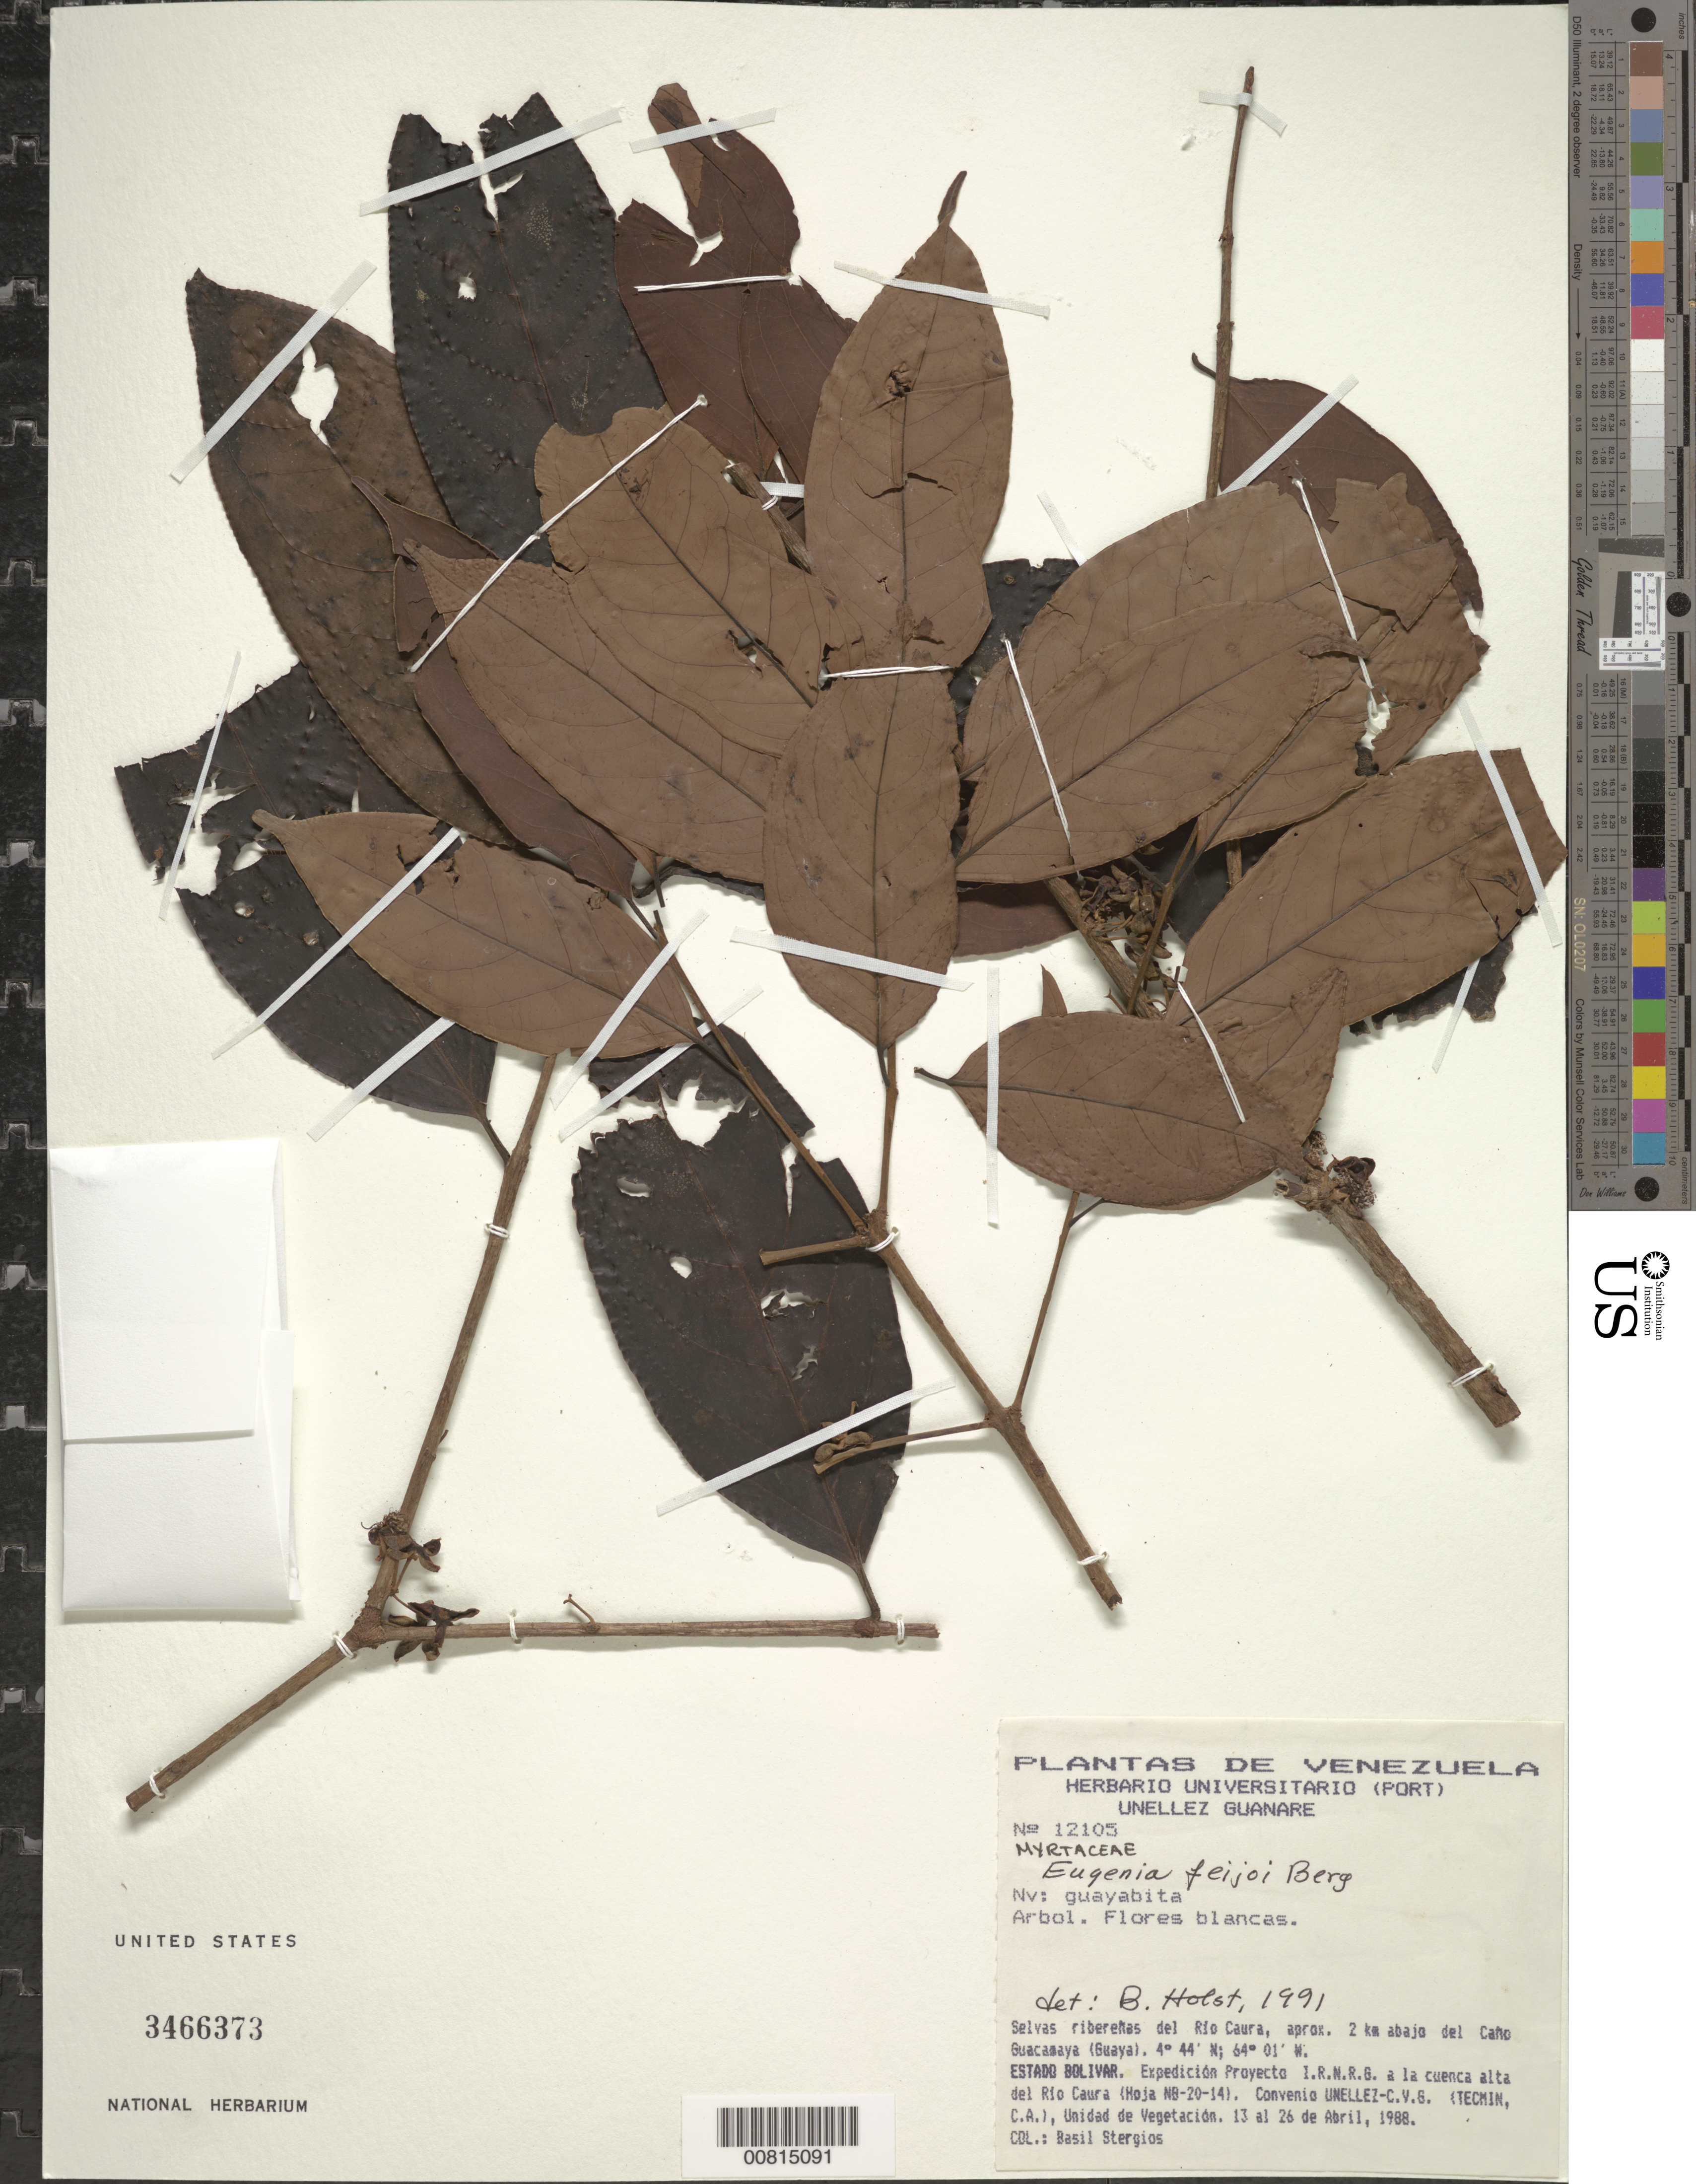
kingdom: Plantae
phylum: Tracheophyta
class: Magnoliopsida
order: Myrtales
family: Myrtaceae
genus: Eugenia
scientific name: Eugenia moschata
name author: (Aubl.) Nied. ex Durand & B.D. Jacks.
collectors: B. G. Stergios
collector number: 12105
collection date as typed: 13-Apr-88 to 26-Apr-88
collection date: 1988-04-13/1988-04-26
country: Venezuela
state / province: Bolívar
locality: Río Caura, 2 km del Caño Guacamaya (Guaya)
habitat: Selvas riberenas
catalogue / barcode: US 3466373